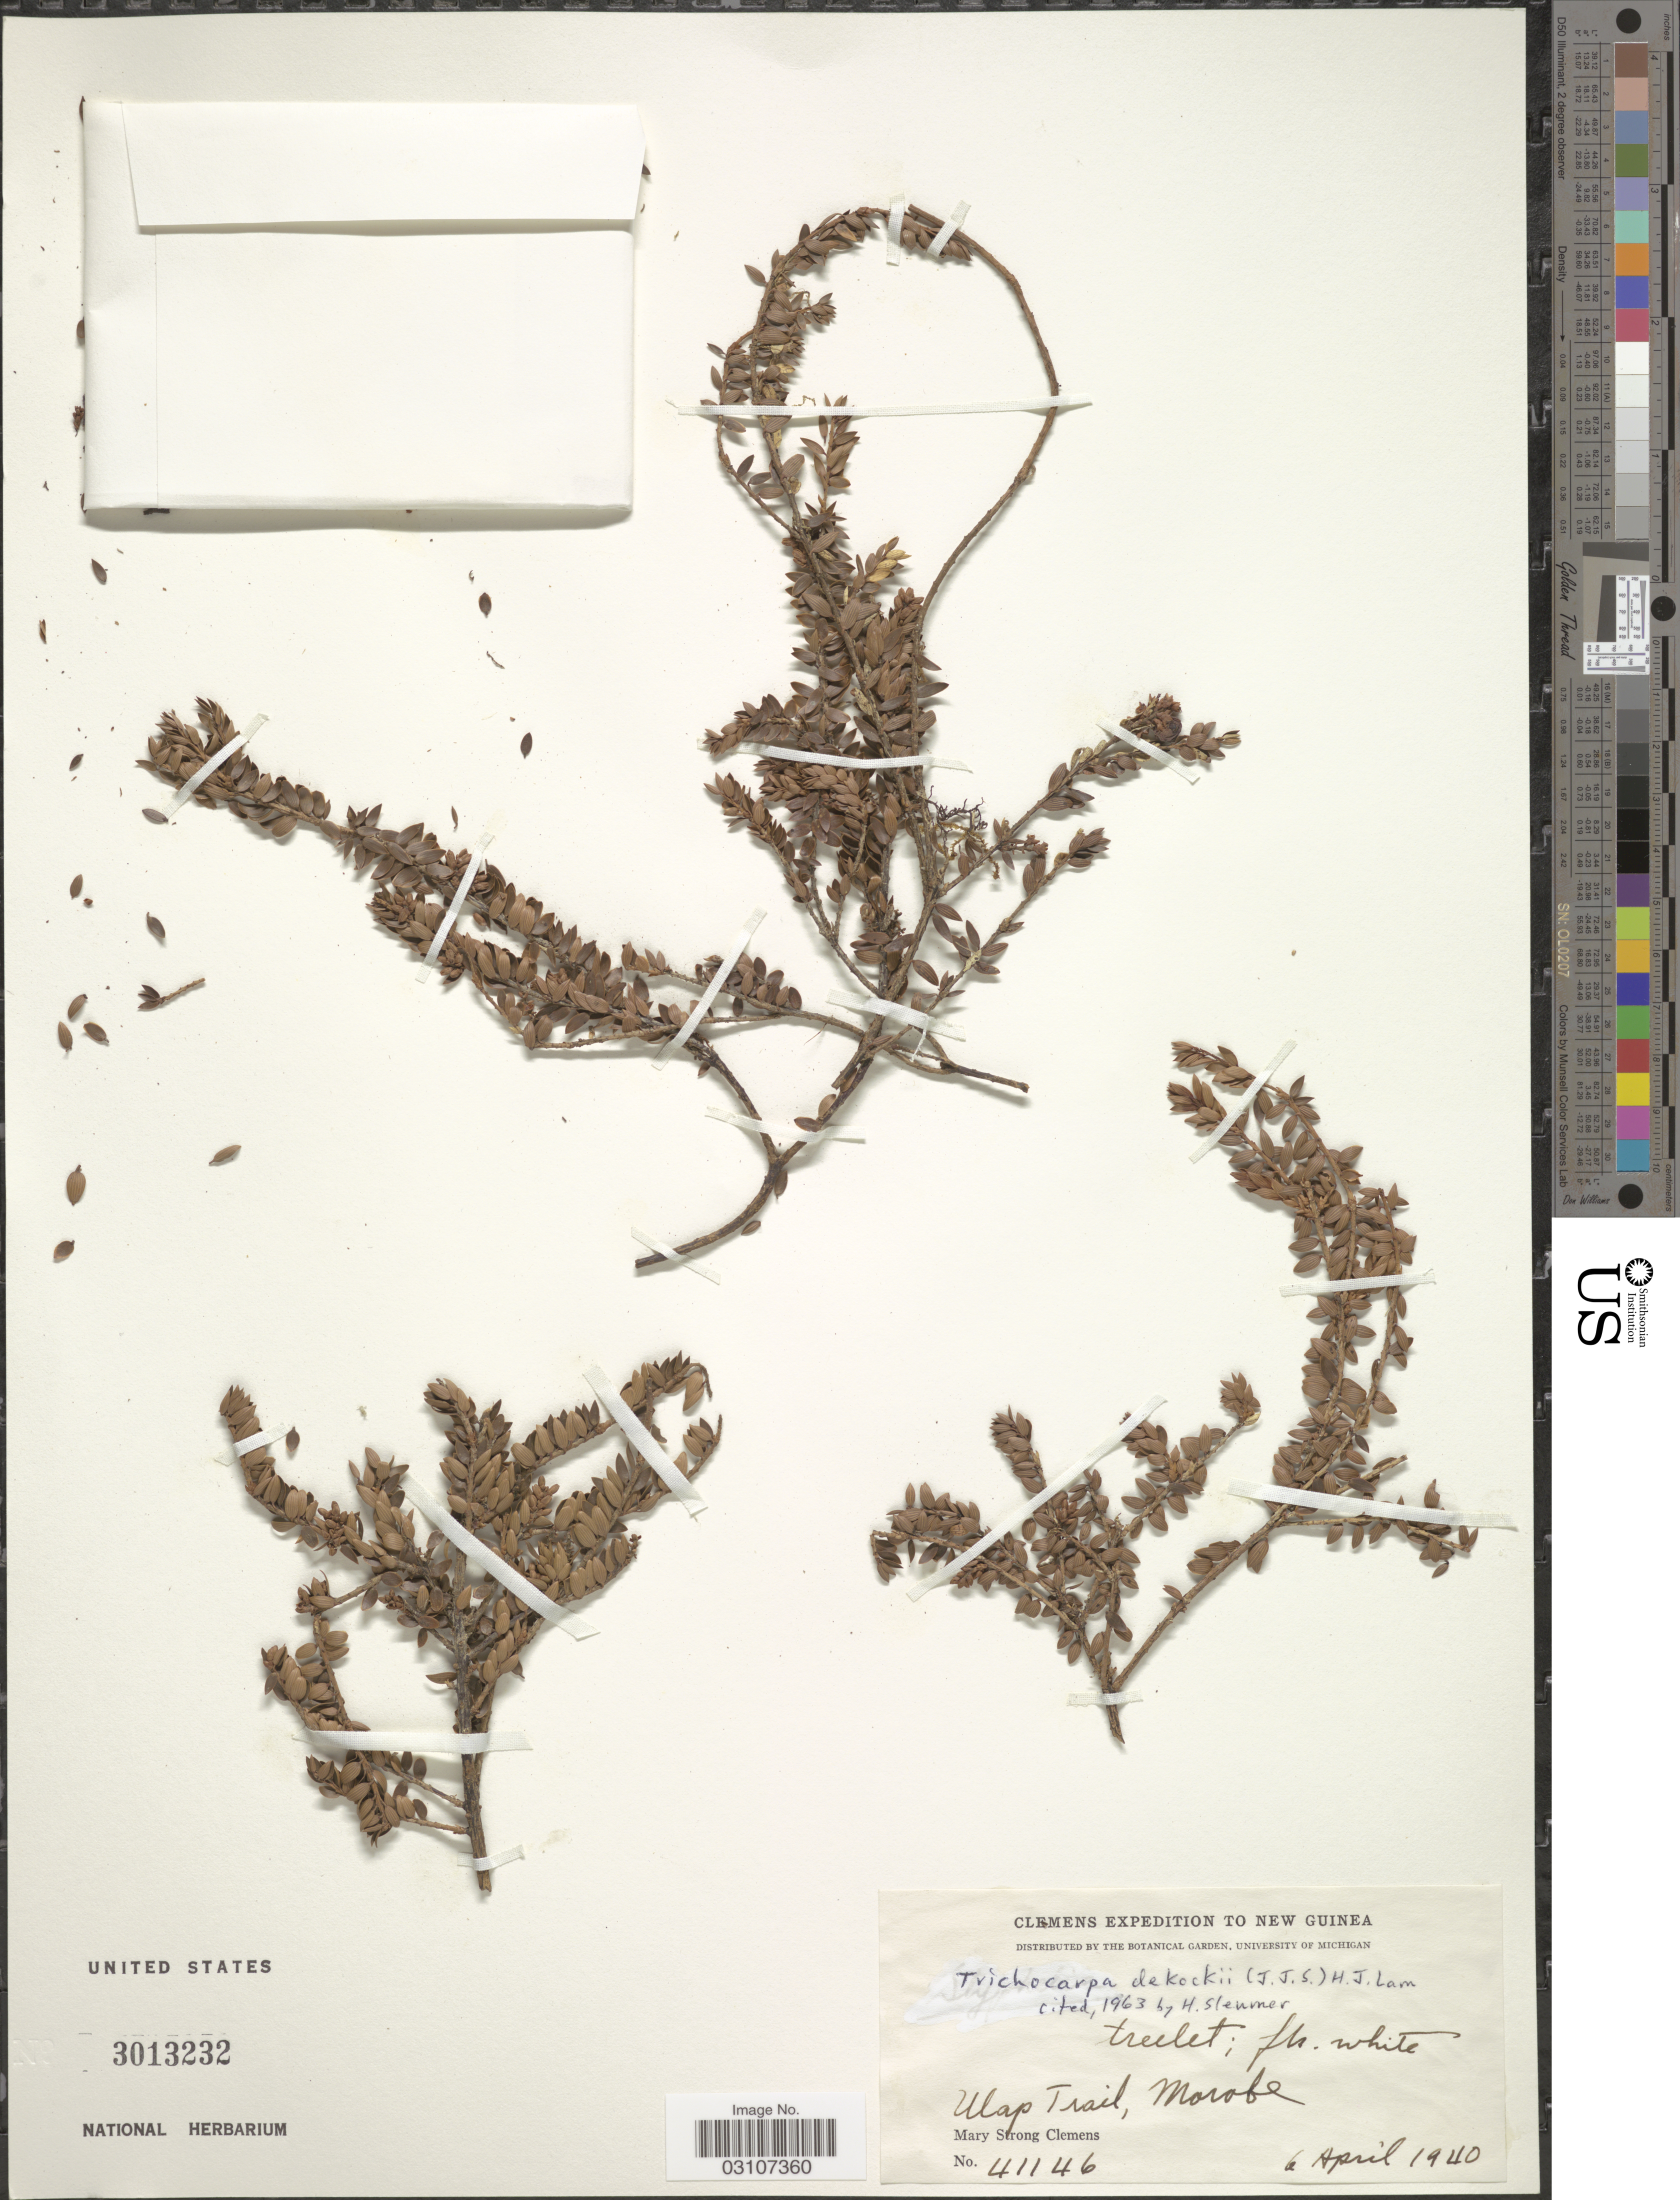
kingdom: Plantae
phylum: Tracheophyta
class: Magnoliopsida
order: Ericales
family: Ericaceae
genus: Trochocarpa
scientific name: Trochocarpa dekockii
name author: (J.J. Sm.) H.J. Lam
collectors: M. S. Clemens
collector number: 41146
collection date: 1940-04-06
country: Papua New Guinea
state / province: Morobe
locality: New Guinea. Ulap Trail, Morobe.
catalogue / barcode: US 3013232